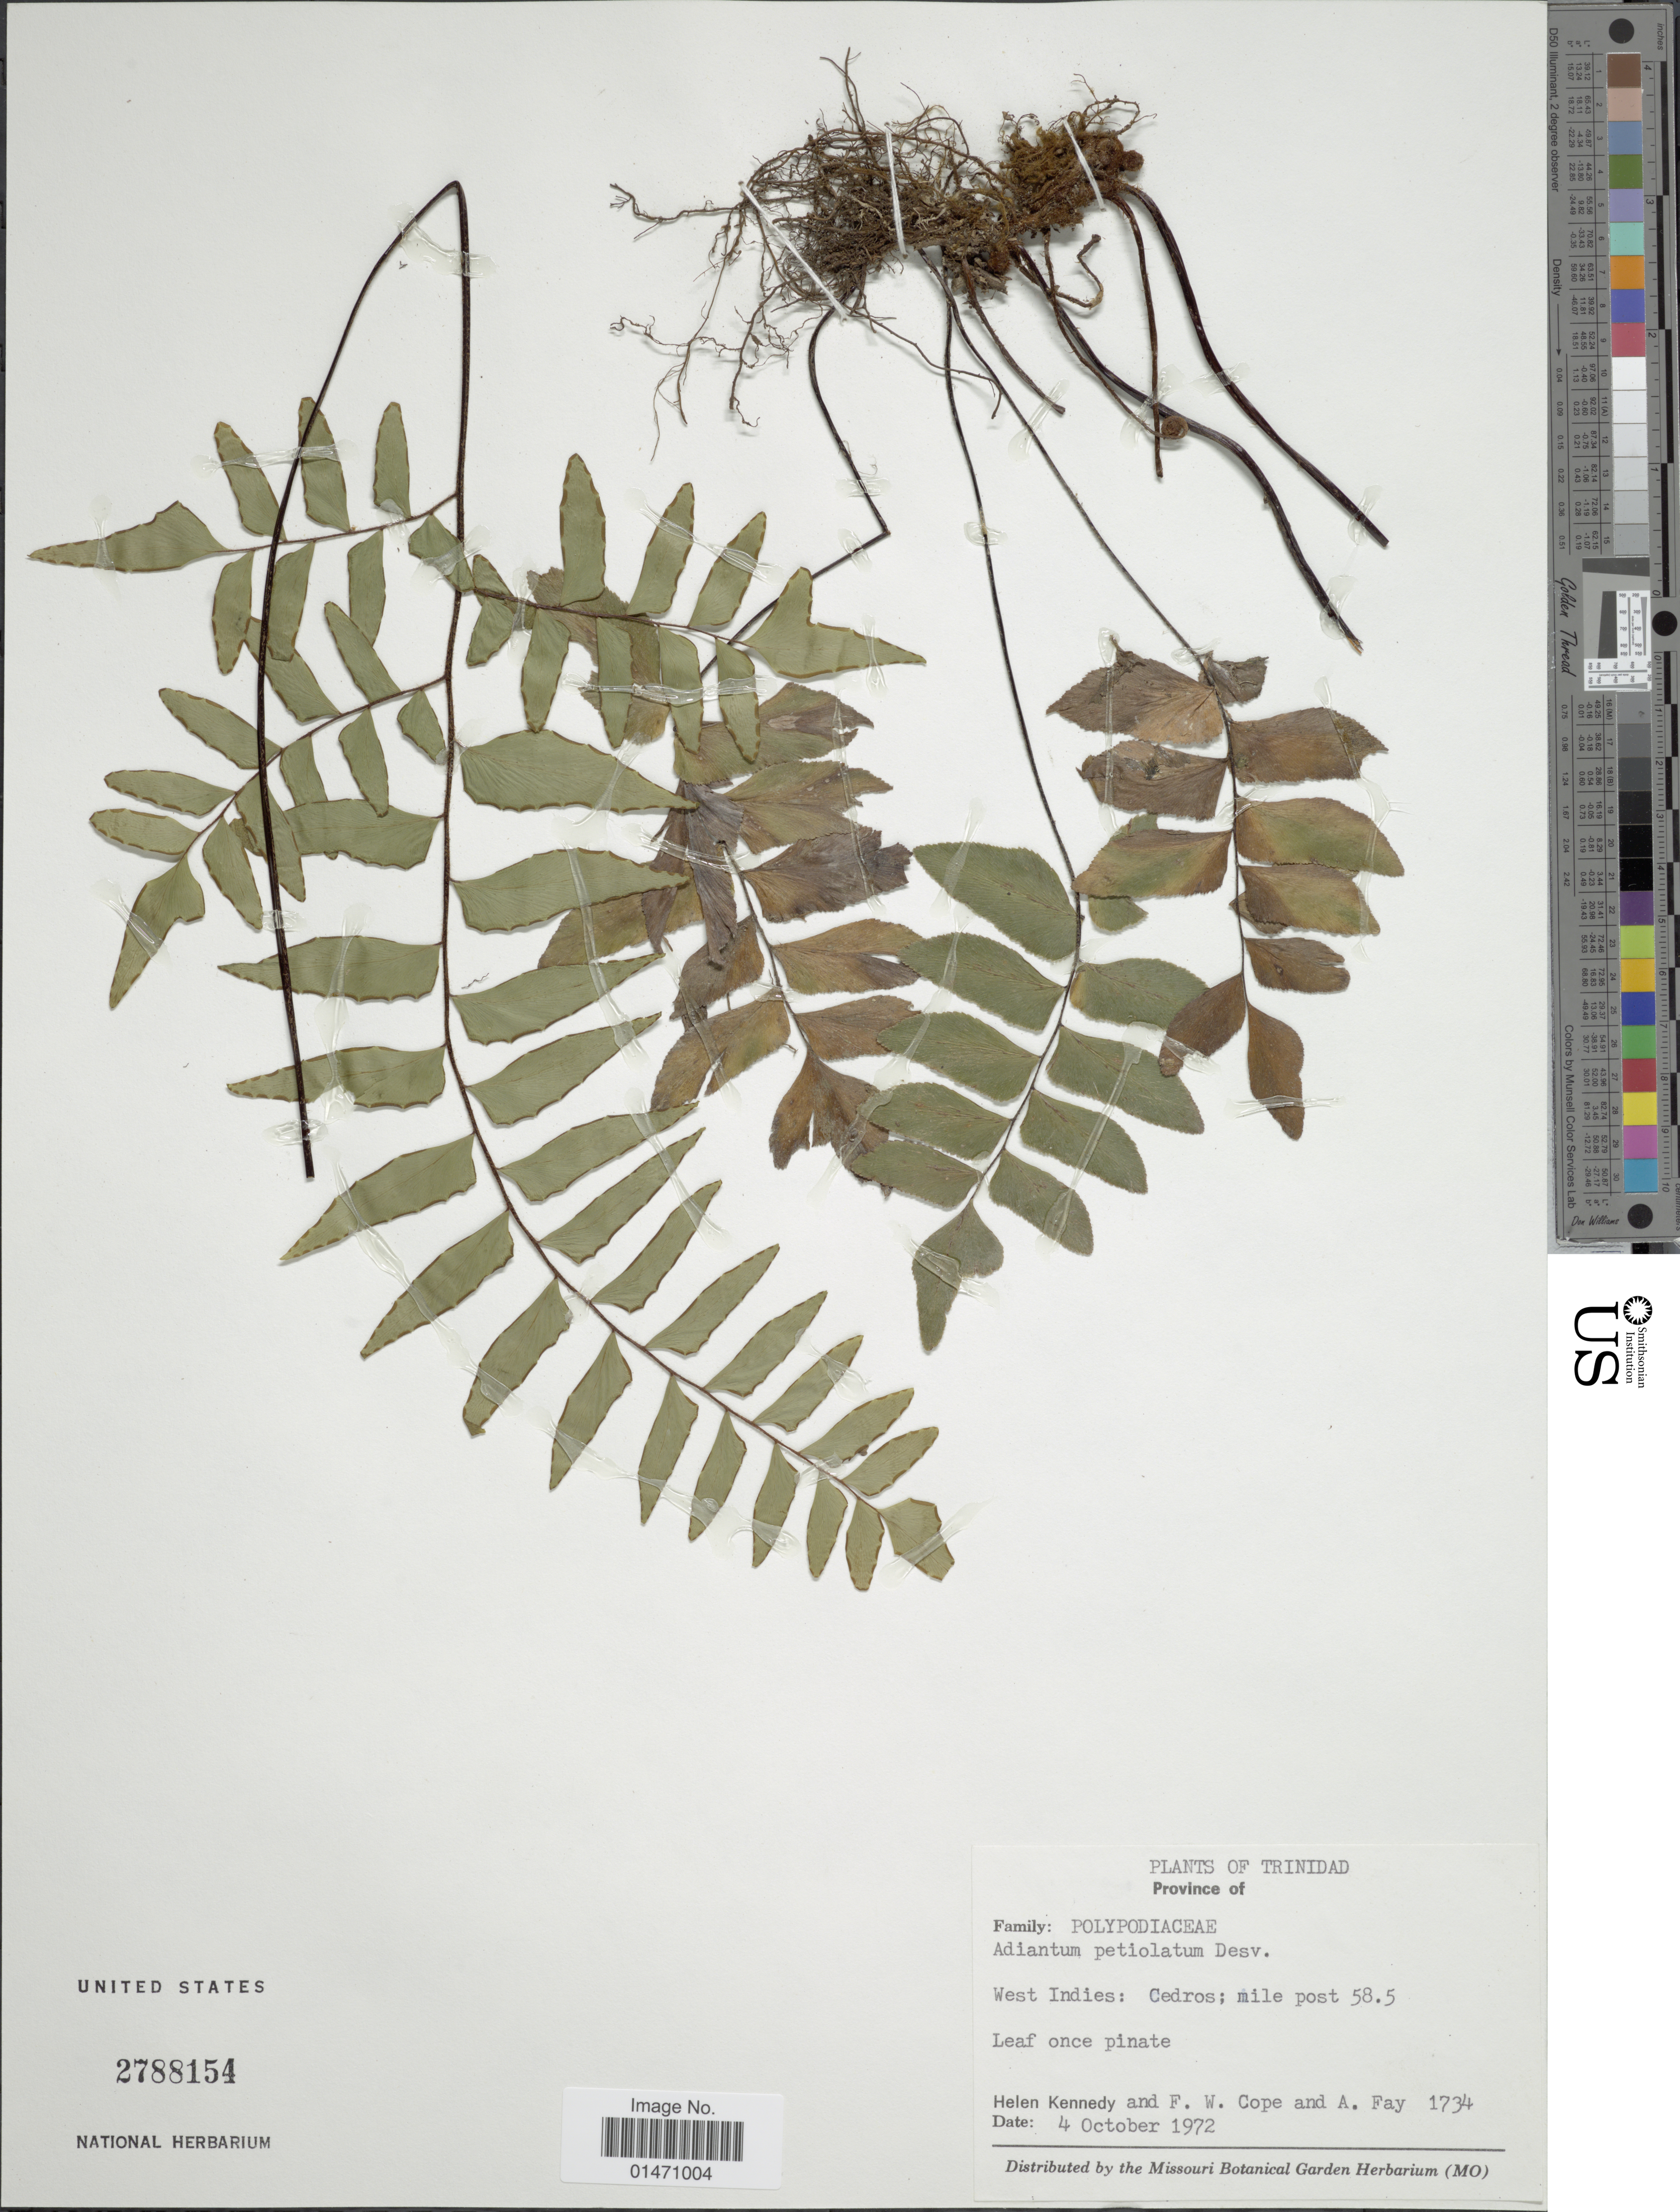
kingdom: Plantae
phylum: Tracheophyta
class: Polypodiopsida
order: Polypodiales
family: Pteridaceae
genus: Adiantum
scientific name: Adiantum petiolatum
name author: Desv.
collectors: H. Kennedy, F. Cope & A. Fay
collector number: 1734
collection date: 1972-10-04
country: Trinidad and Tobago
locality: Trinidad, province of, West Indies: Cedros, mile post 58.5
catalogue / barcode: US 2788154